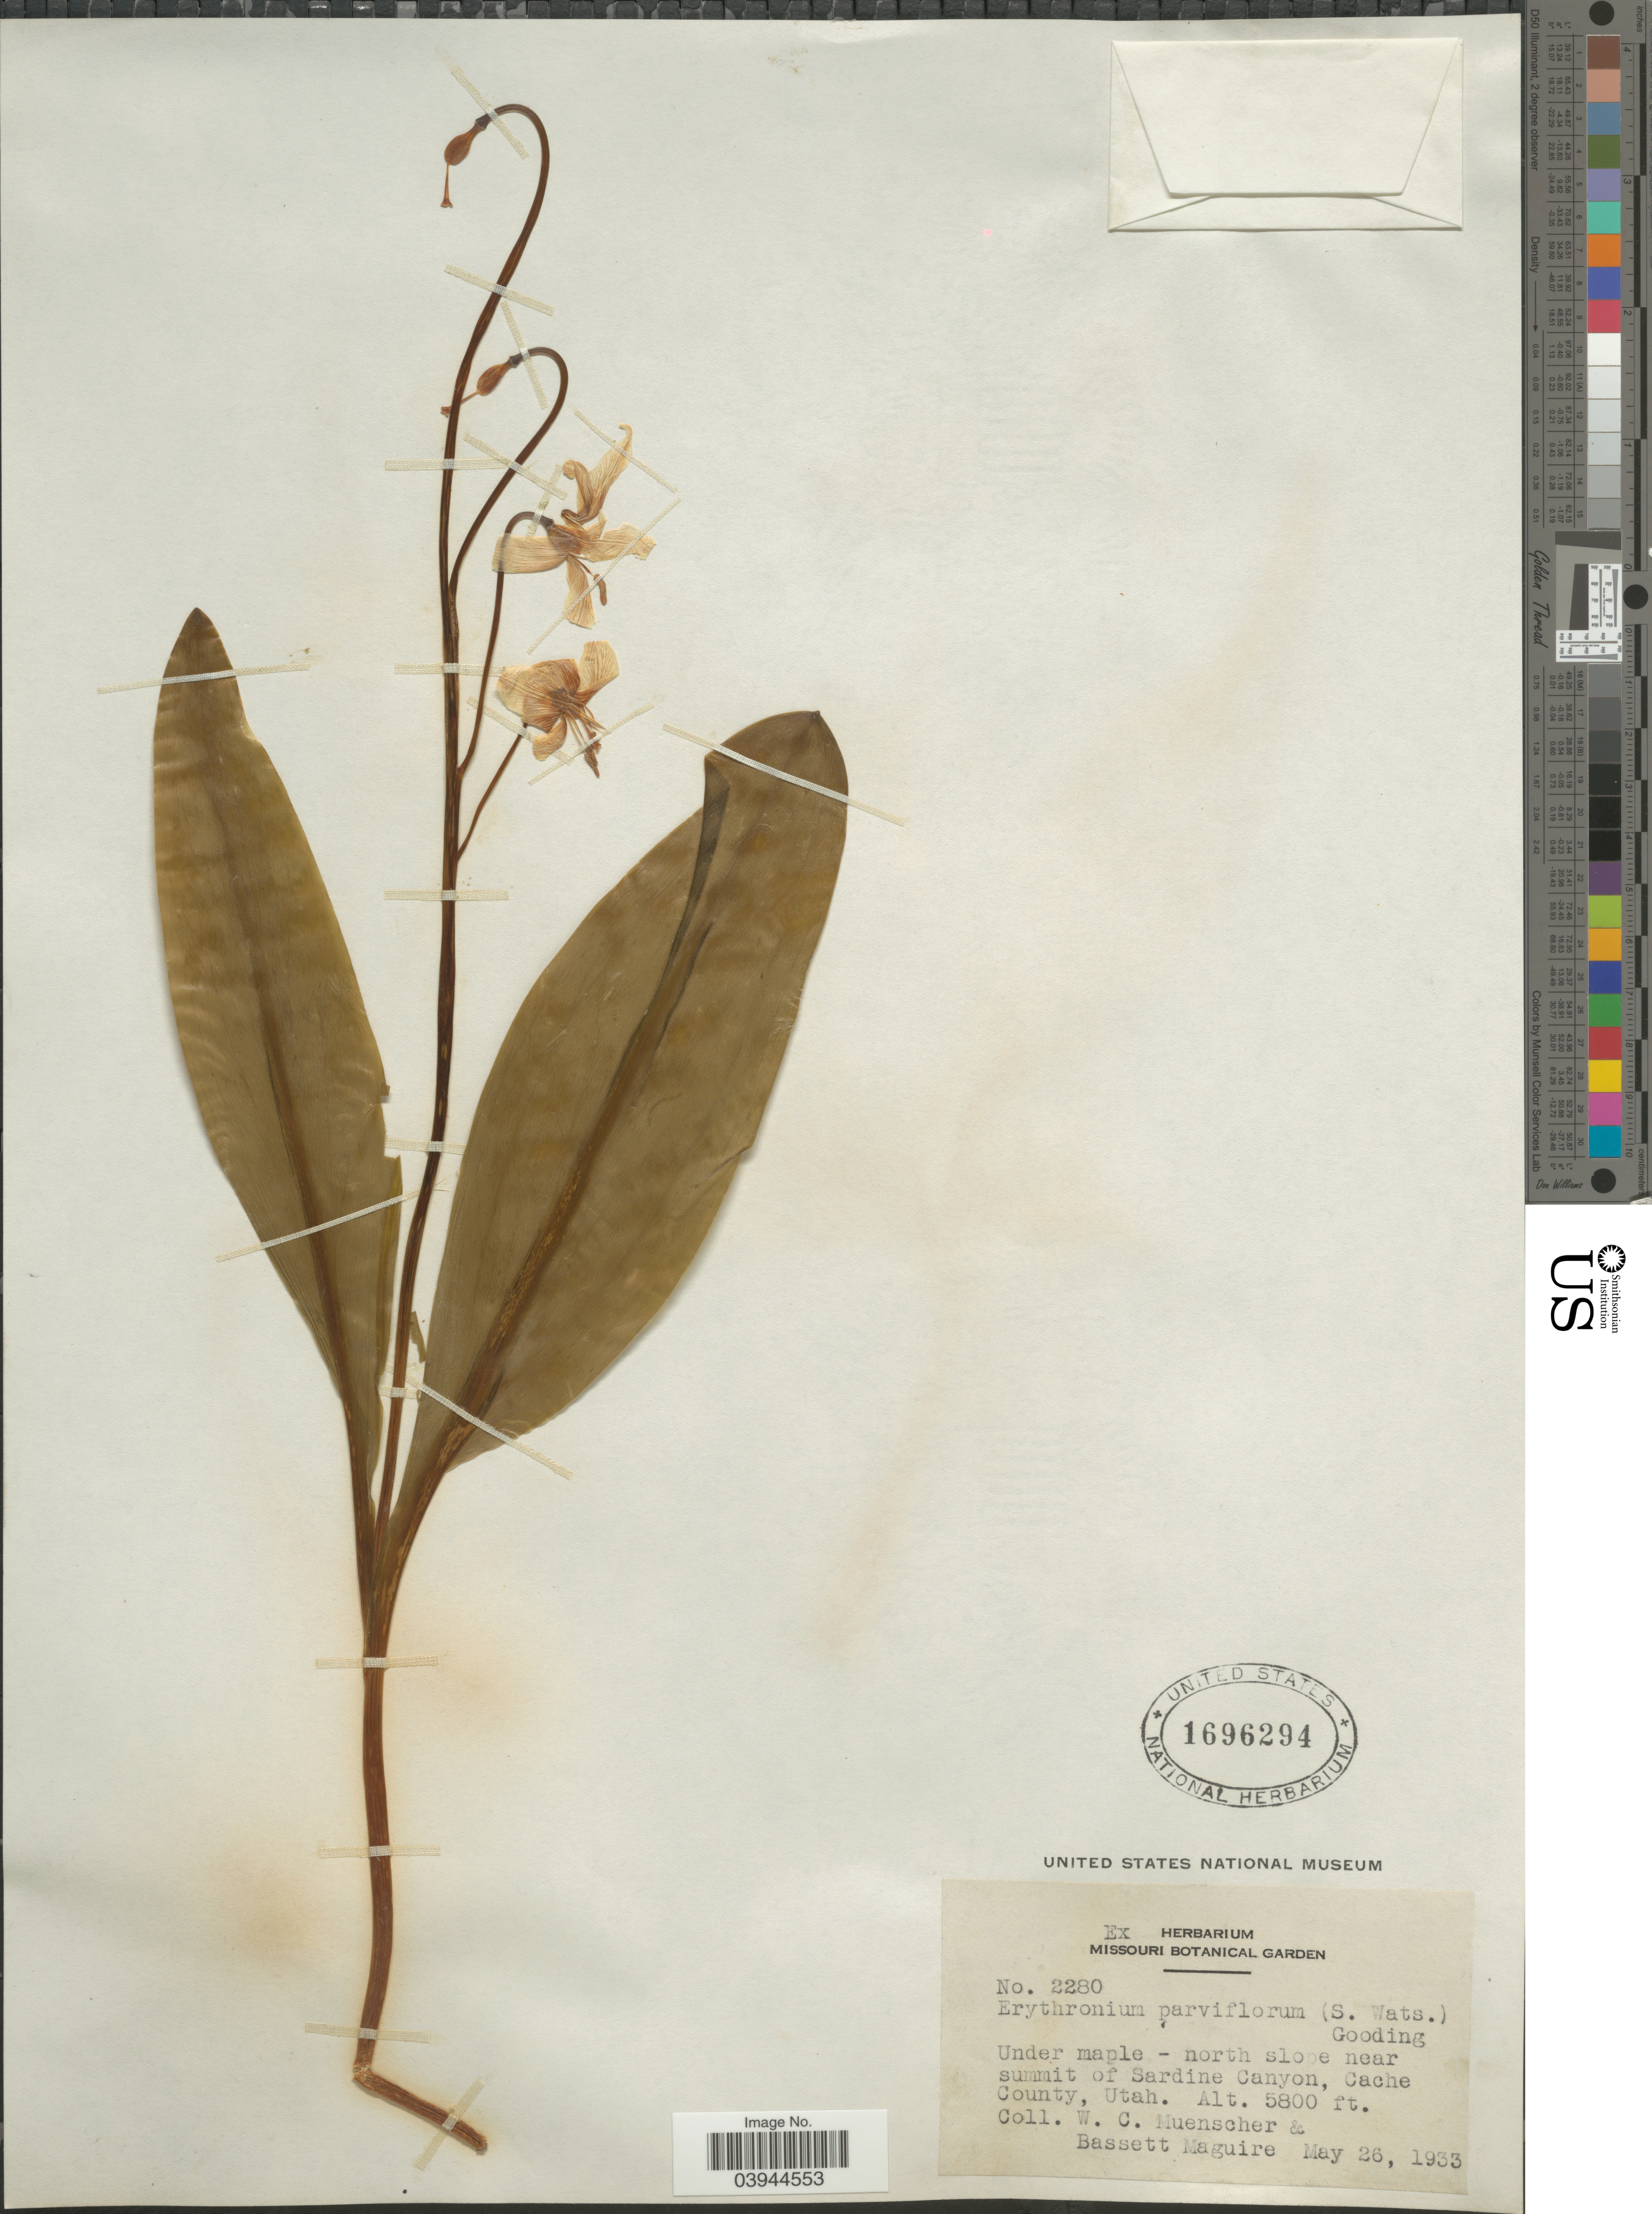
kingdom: Plantae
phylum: Tracheophyta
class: Liliopsida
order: Liliales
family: Liliaceae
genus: Erythronium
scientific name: Erythronium parviflorum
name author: (S. Watson) Goodd.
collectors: W. Muenscher & B. Maguire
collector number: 2280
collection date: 1933-05-26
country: United States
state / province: Utah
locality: Under maple - north slope near summit of Sardine Canyon, Cache County.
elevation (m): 1768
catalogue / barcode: US 1696294